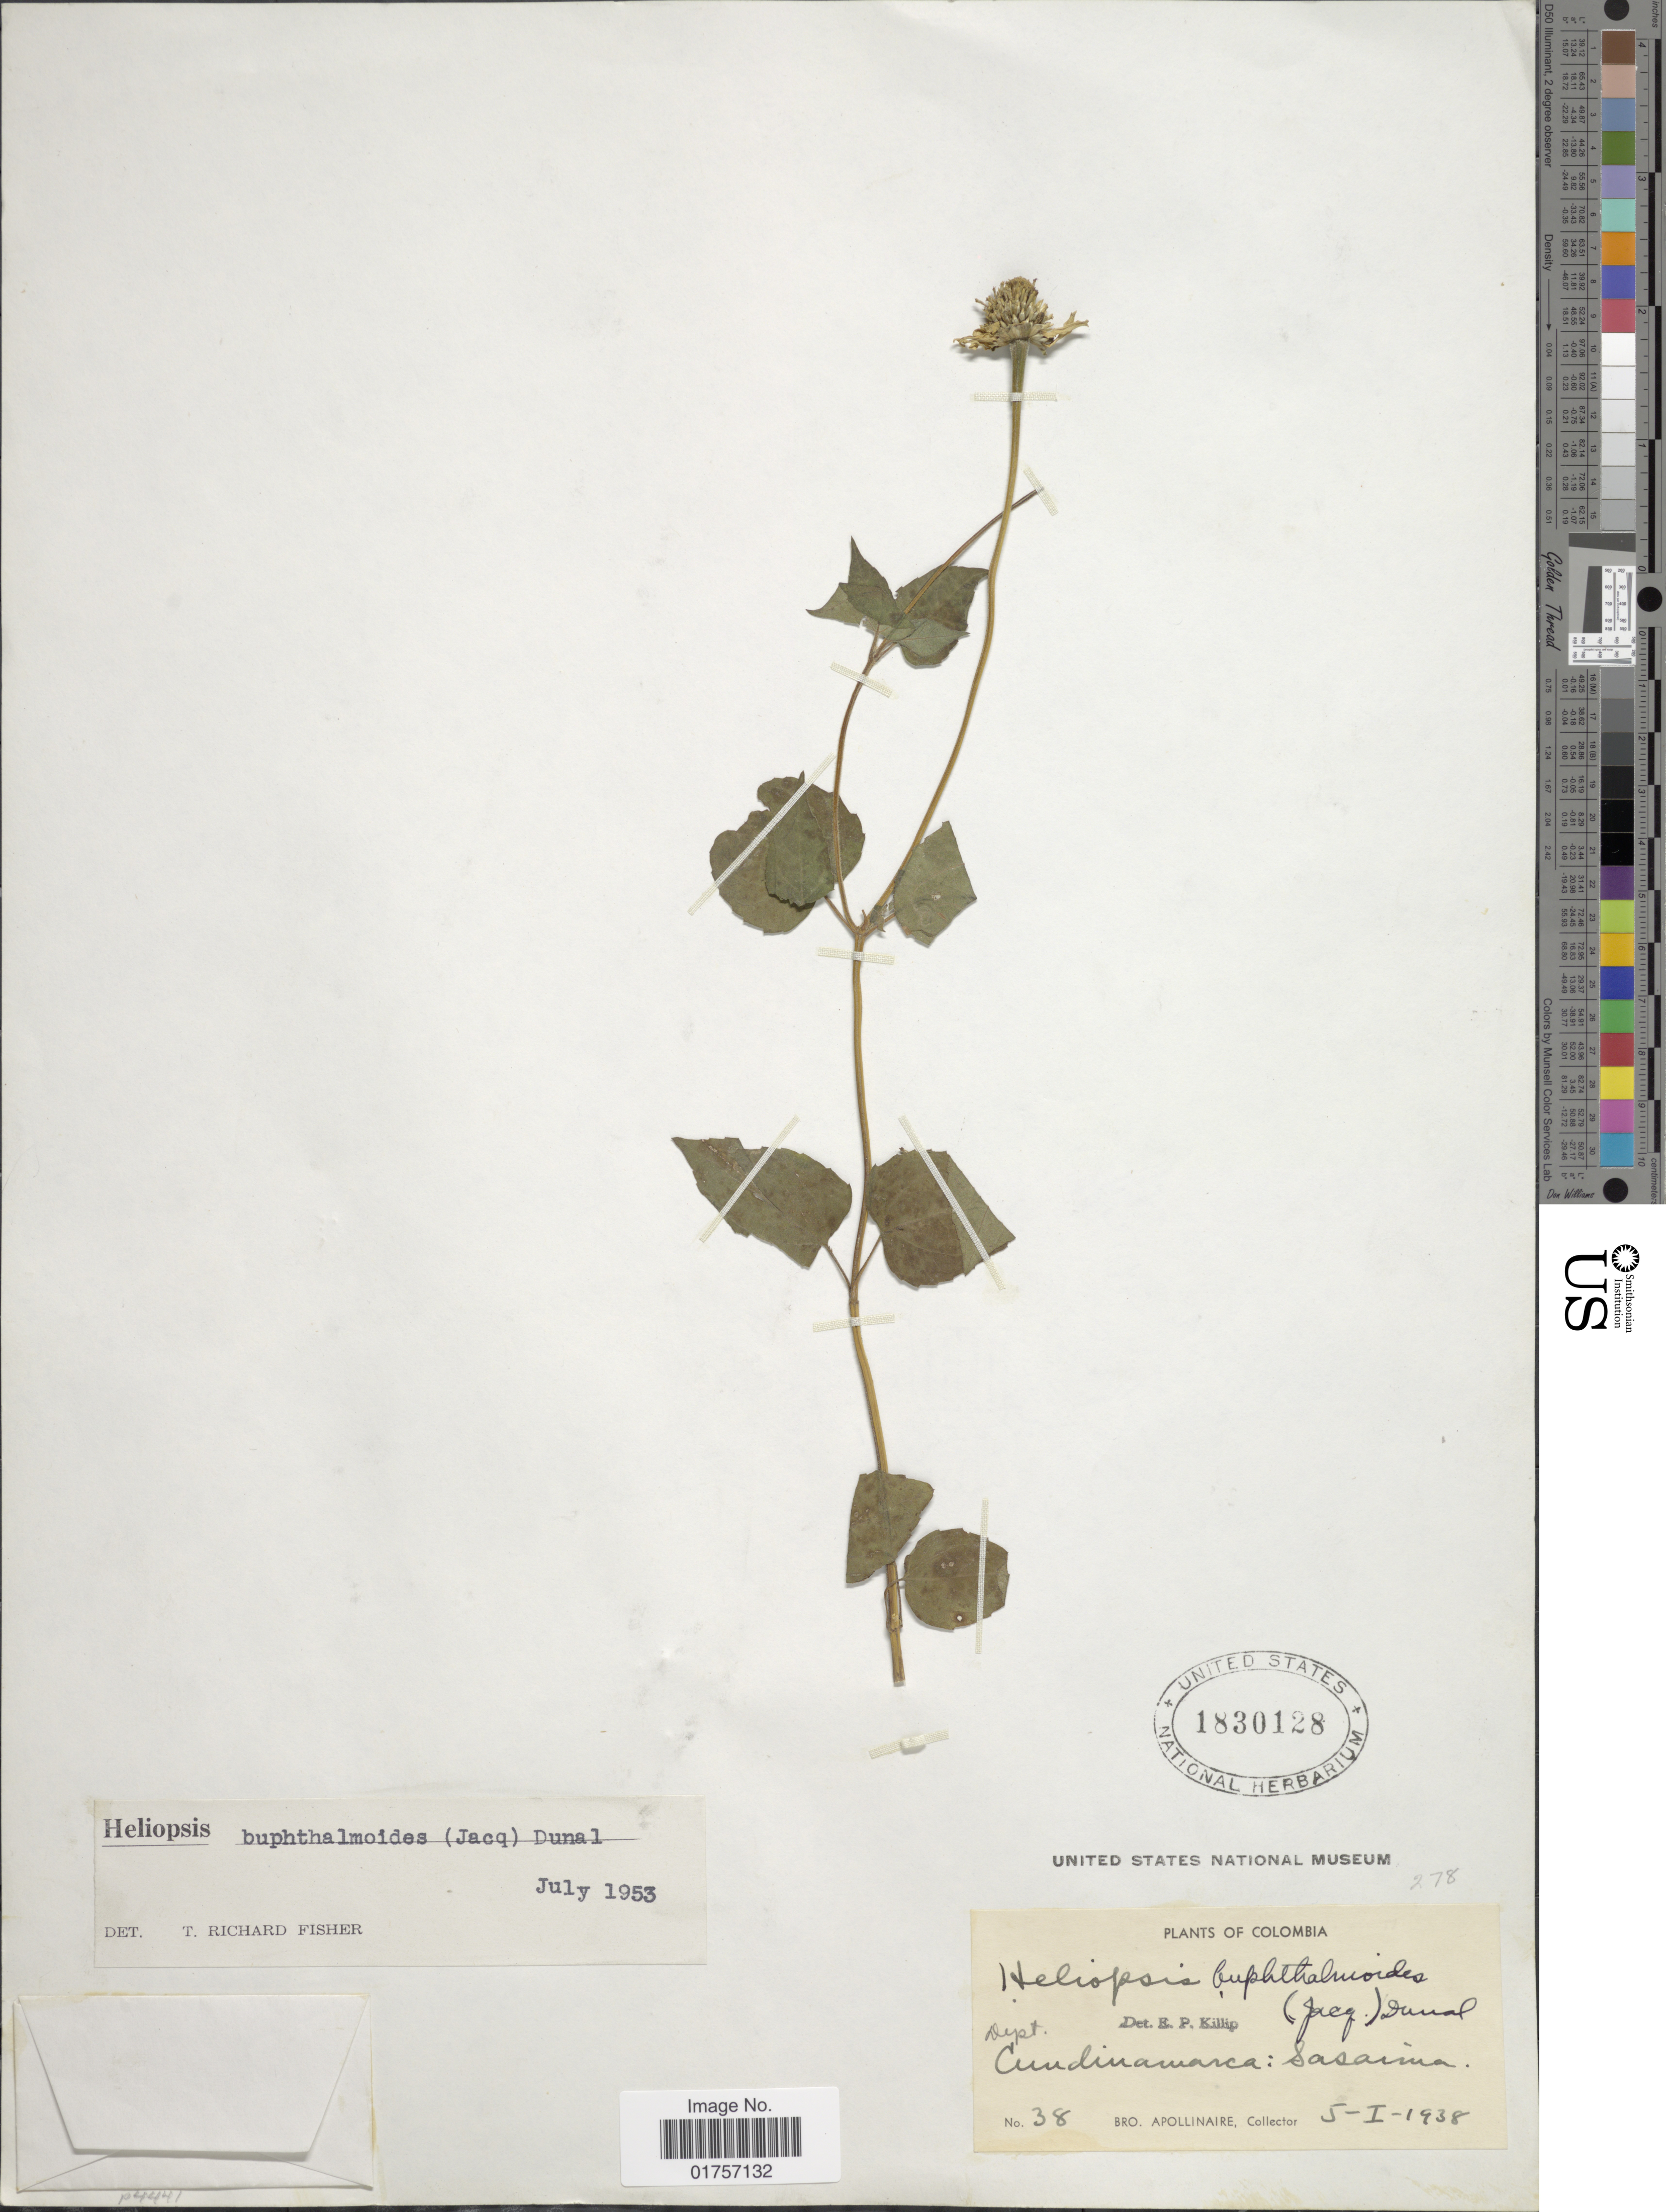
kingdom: Plantae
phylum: Tracheophyta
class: Magnoliopsida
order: Asterales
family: Asteraceae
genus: Heliopsis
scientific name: Heliopsis buphthalmoides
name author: (Jacq.) Dunal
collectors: Bro. Apollinaire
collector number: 38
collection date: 1938-01-05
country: Colombia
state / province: Cundinamarca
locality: Sasaima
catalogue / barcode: US 1830128